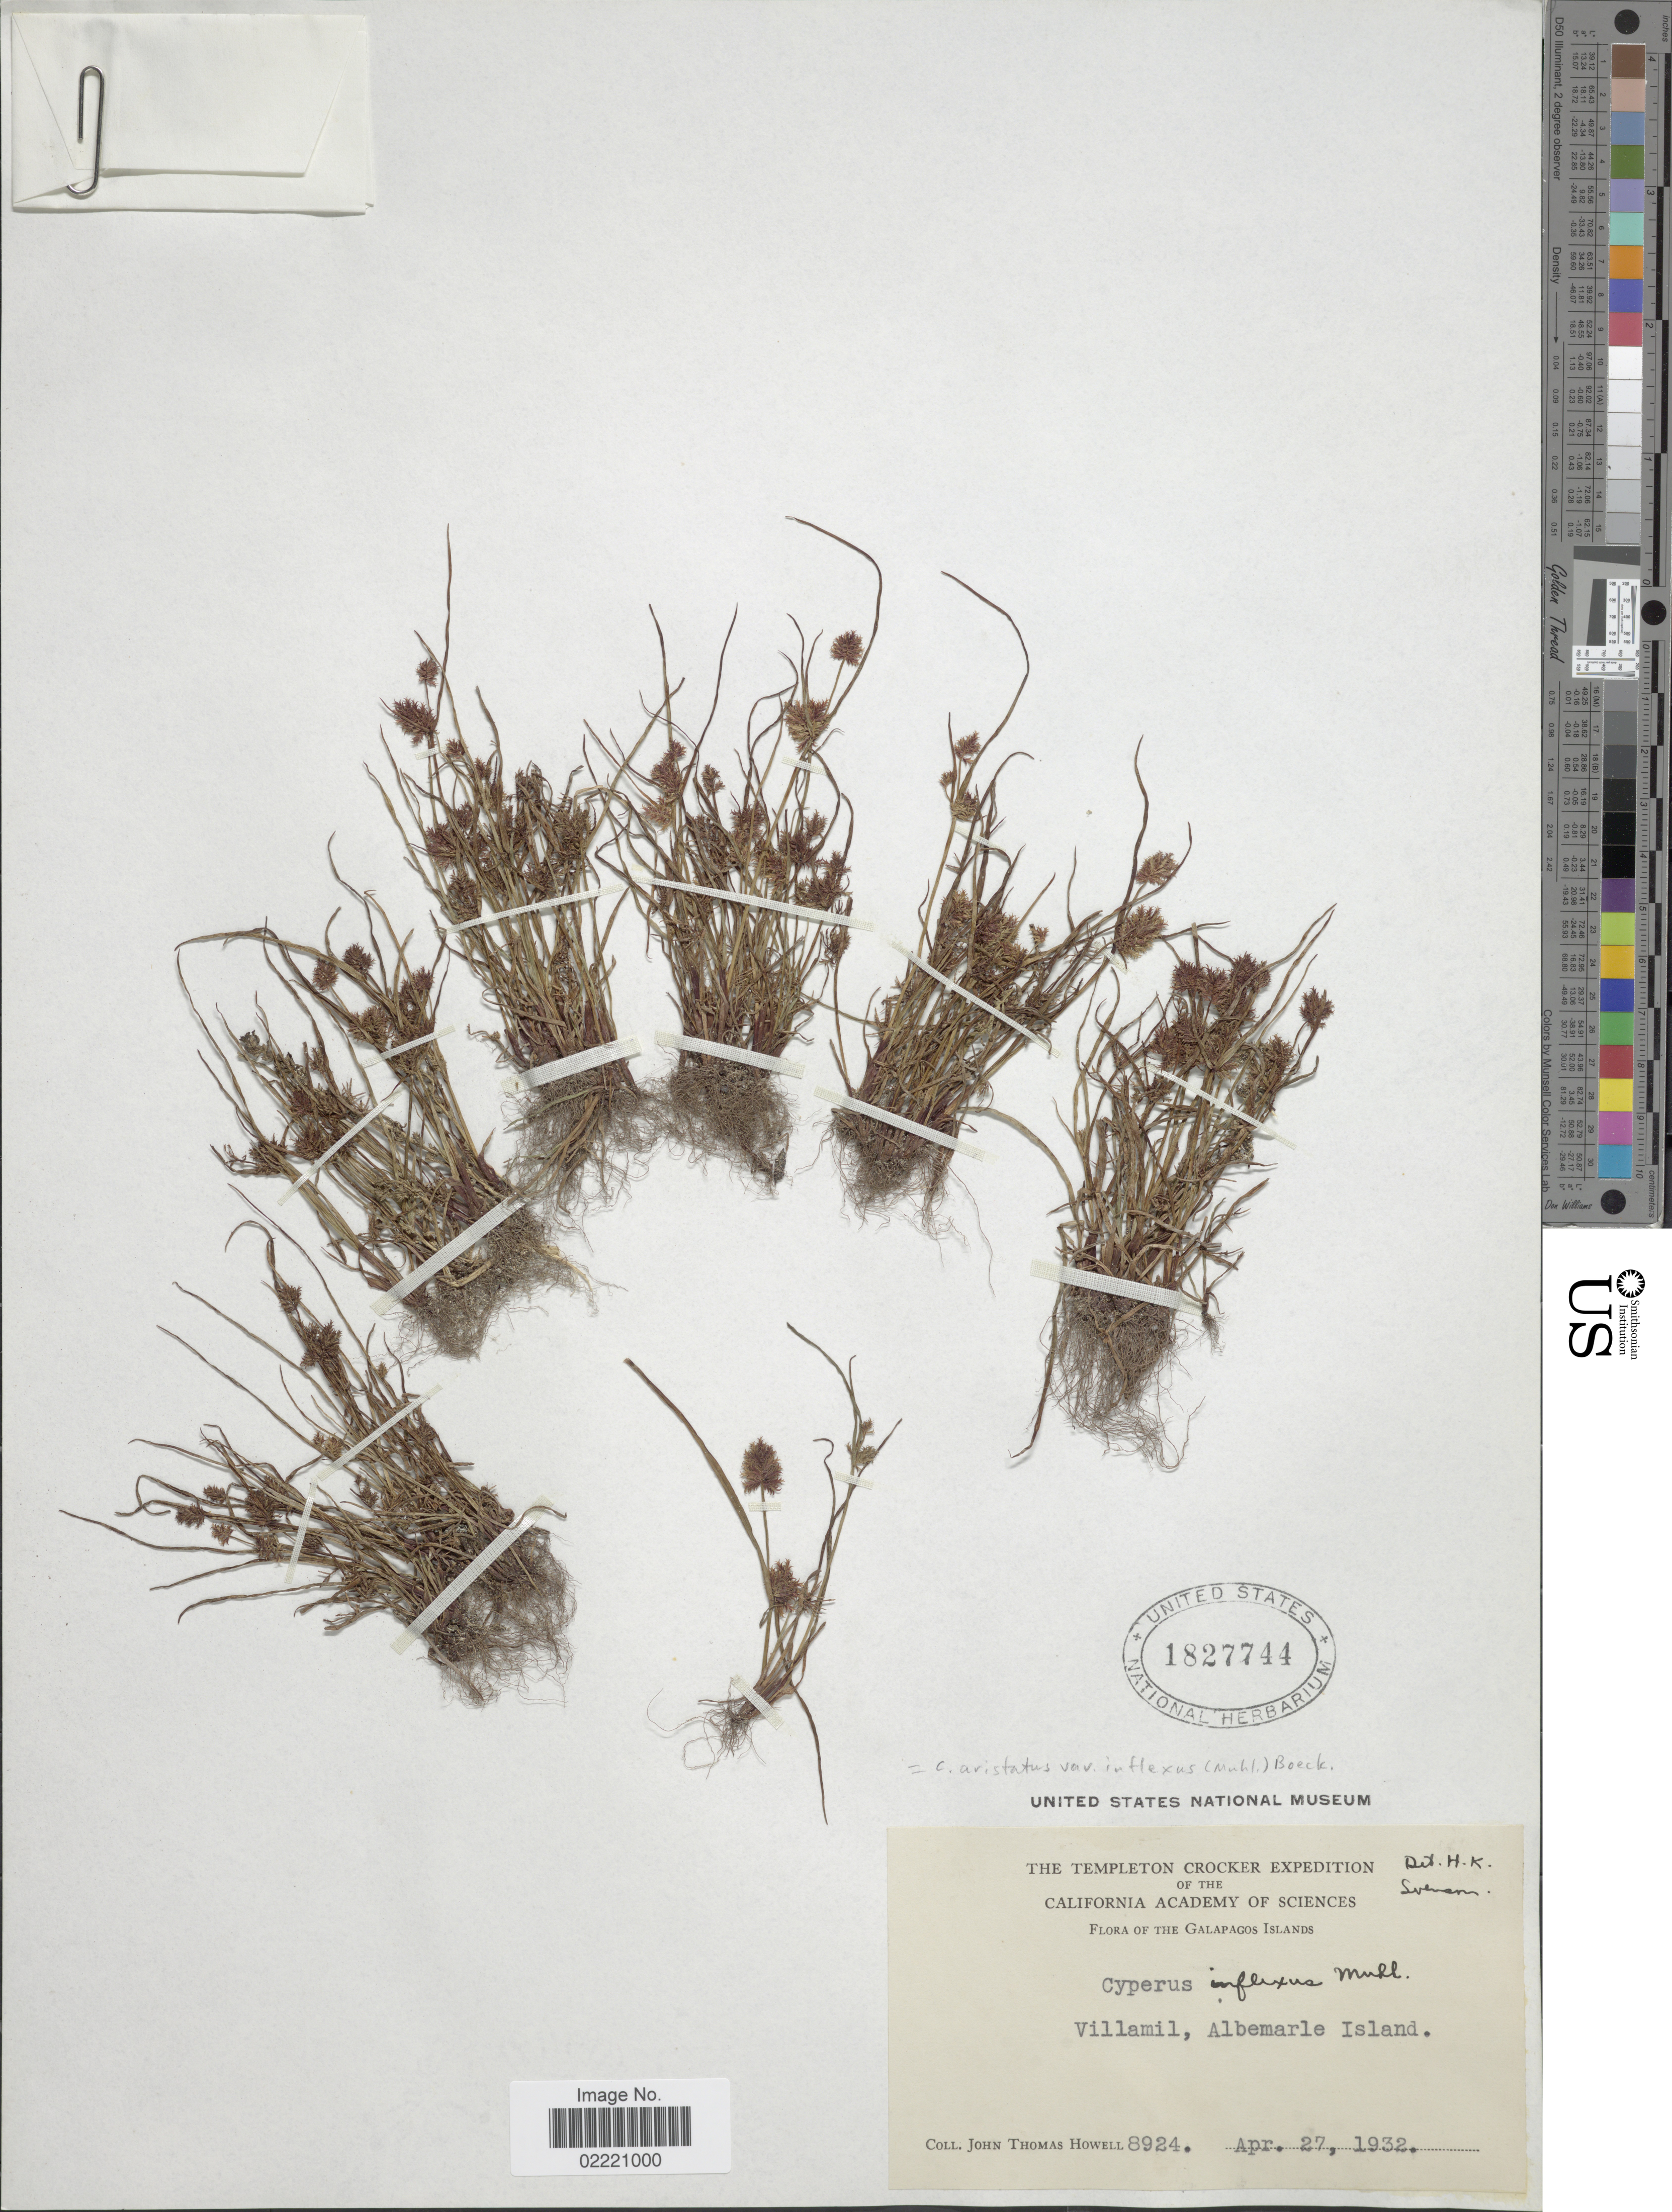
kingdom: Plantae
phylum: Tracheophyta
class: Liliopsida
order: Poales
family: Cyperaceae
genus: Cyperus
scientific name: Cyperus squarrosus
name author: L.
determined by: Strong, Mark T., (BOT), Smithsonian Institution - National Museum of Natural History (UNITED STATES)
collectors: J. T. Howell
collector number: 8924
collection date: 1932-04-27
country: Ecuador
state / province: Colón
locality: The Galapagos Islands, Villamil, Albemarle Island.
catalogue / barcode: US 1827744